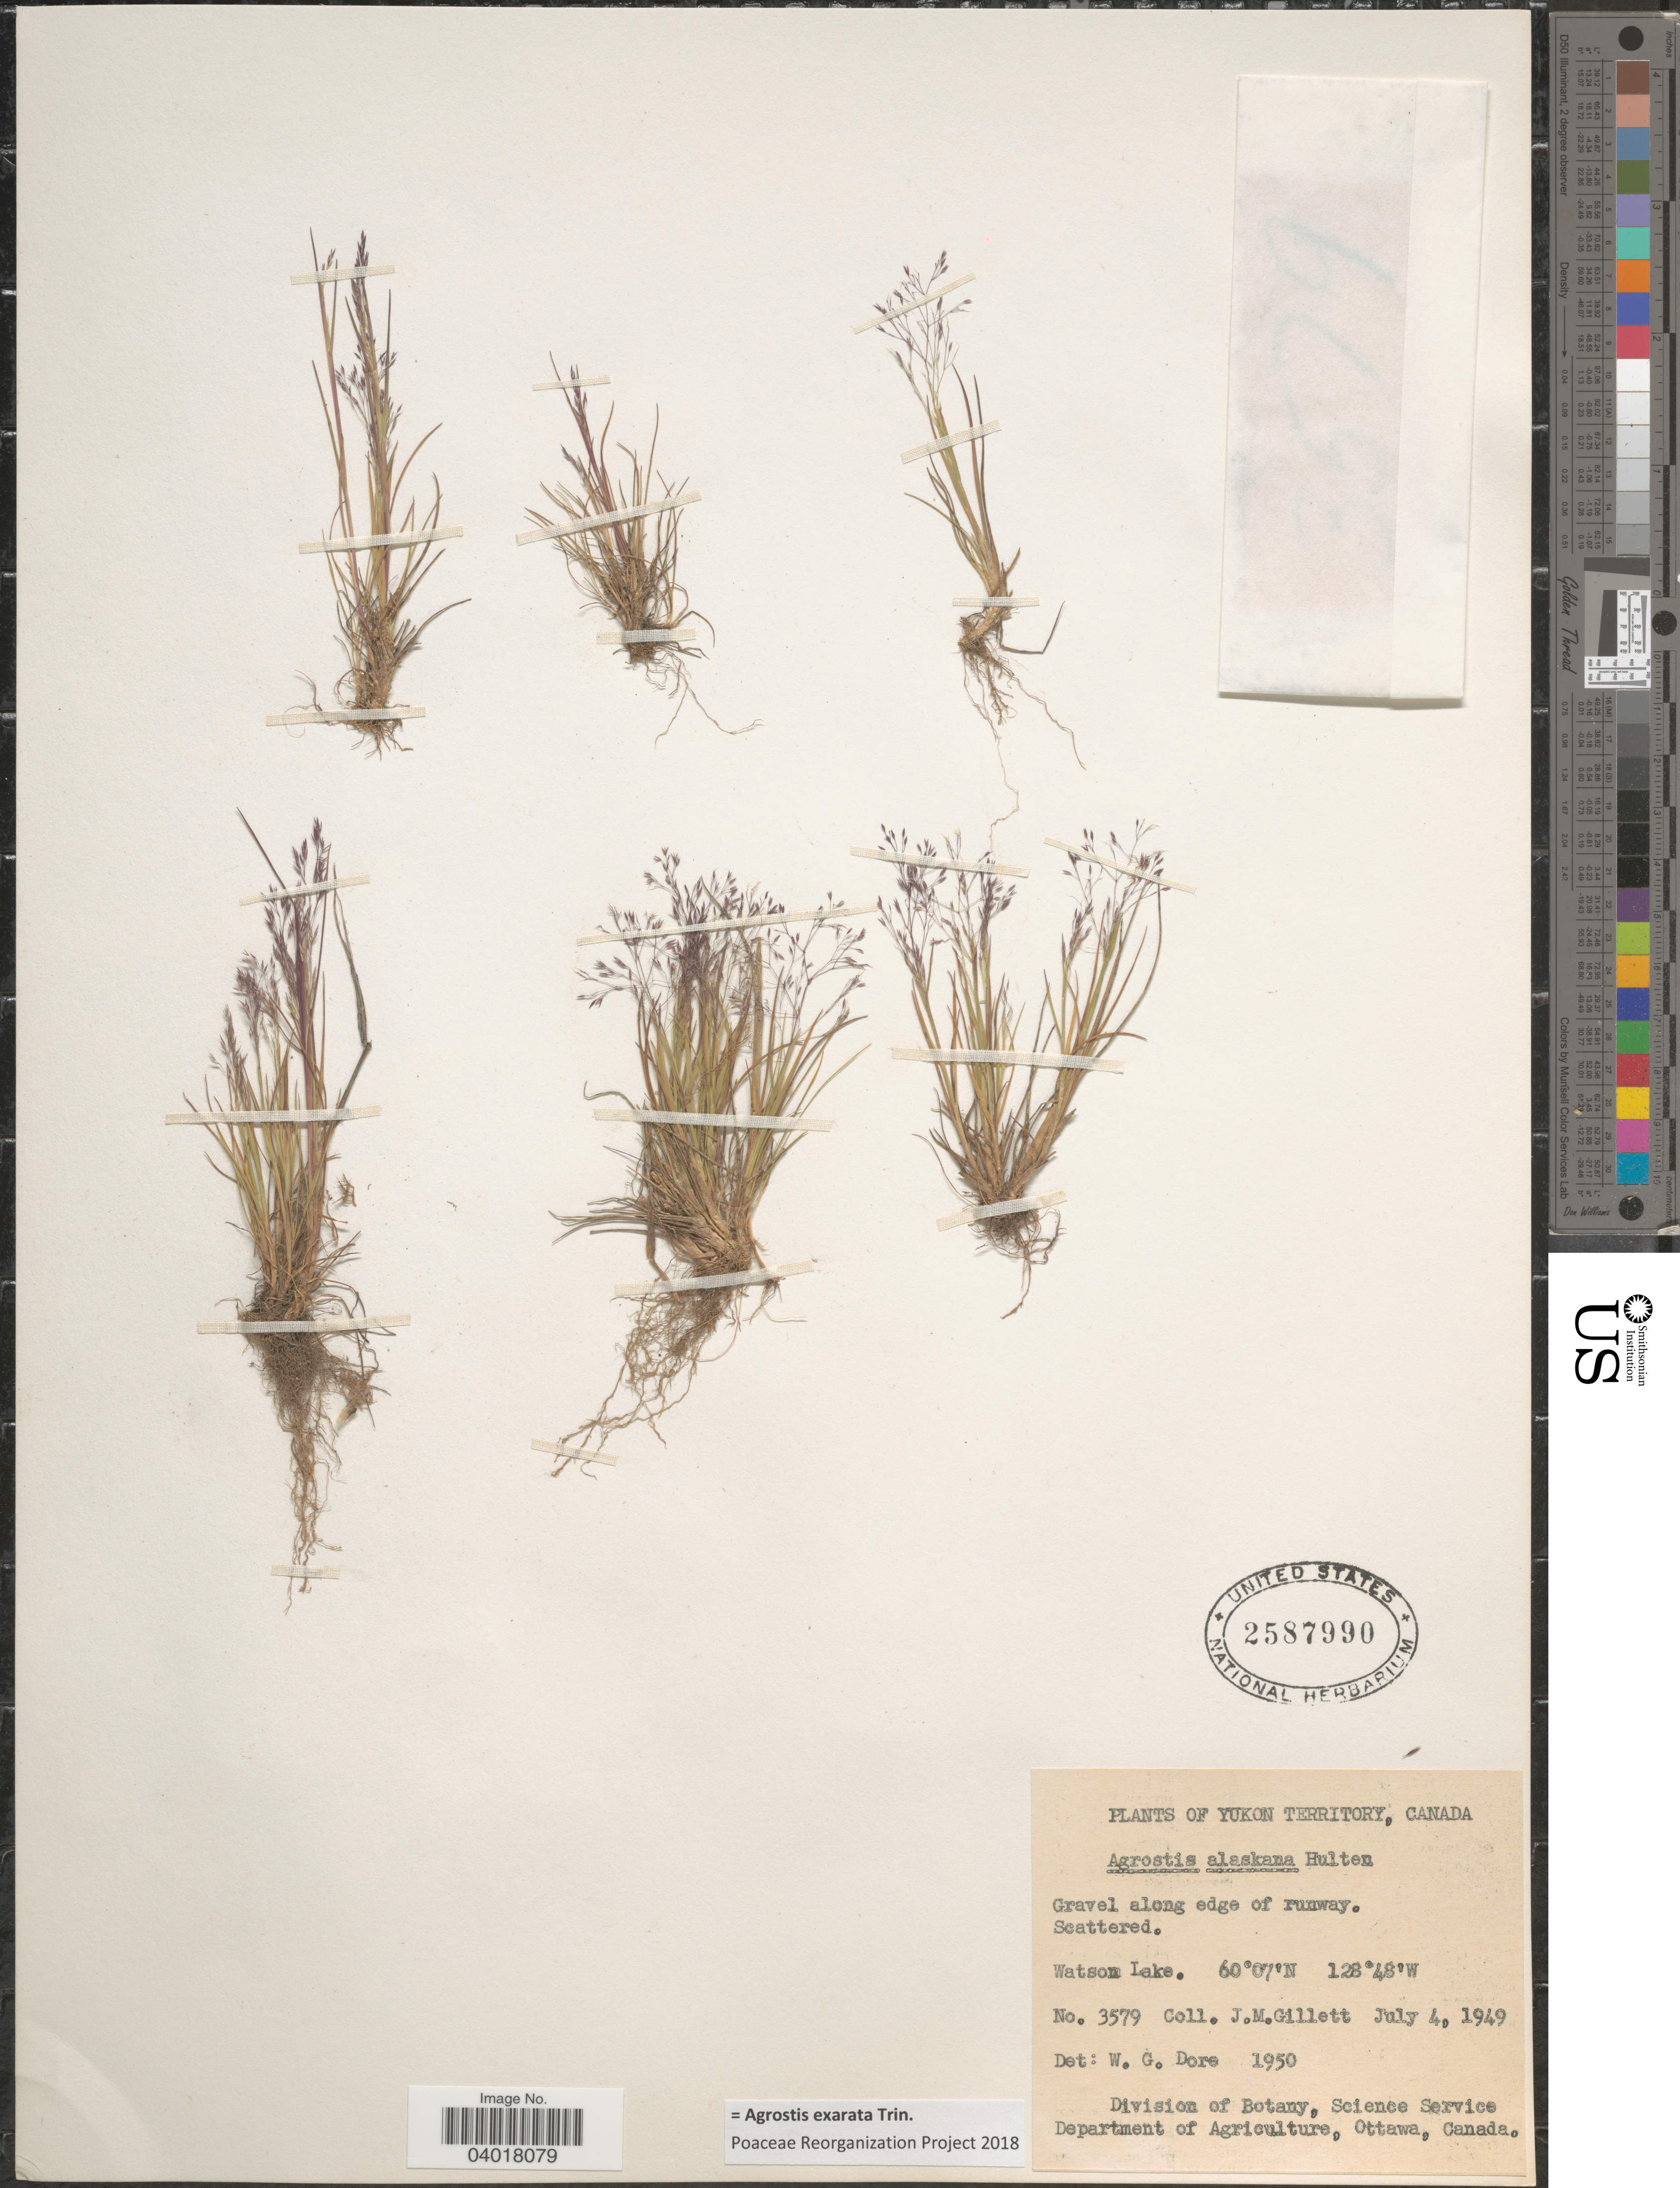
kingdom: Plantae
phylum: Tracheophyta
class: Liliopsida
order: Poales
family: Poaceae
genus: Agrostis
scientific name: Agrostis exarata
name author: Trin.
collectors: J. M. Gillett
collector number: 3579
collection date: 1949-07-04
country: Canada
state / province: Yukon Territory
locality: Watson Lake.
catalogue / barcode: US 2587990